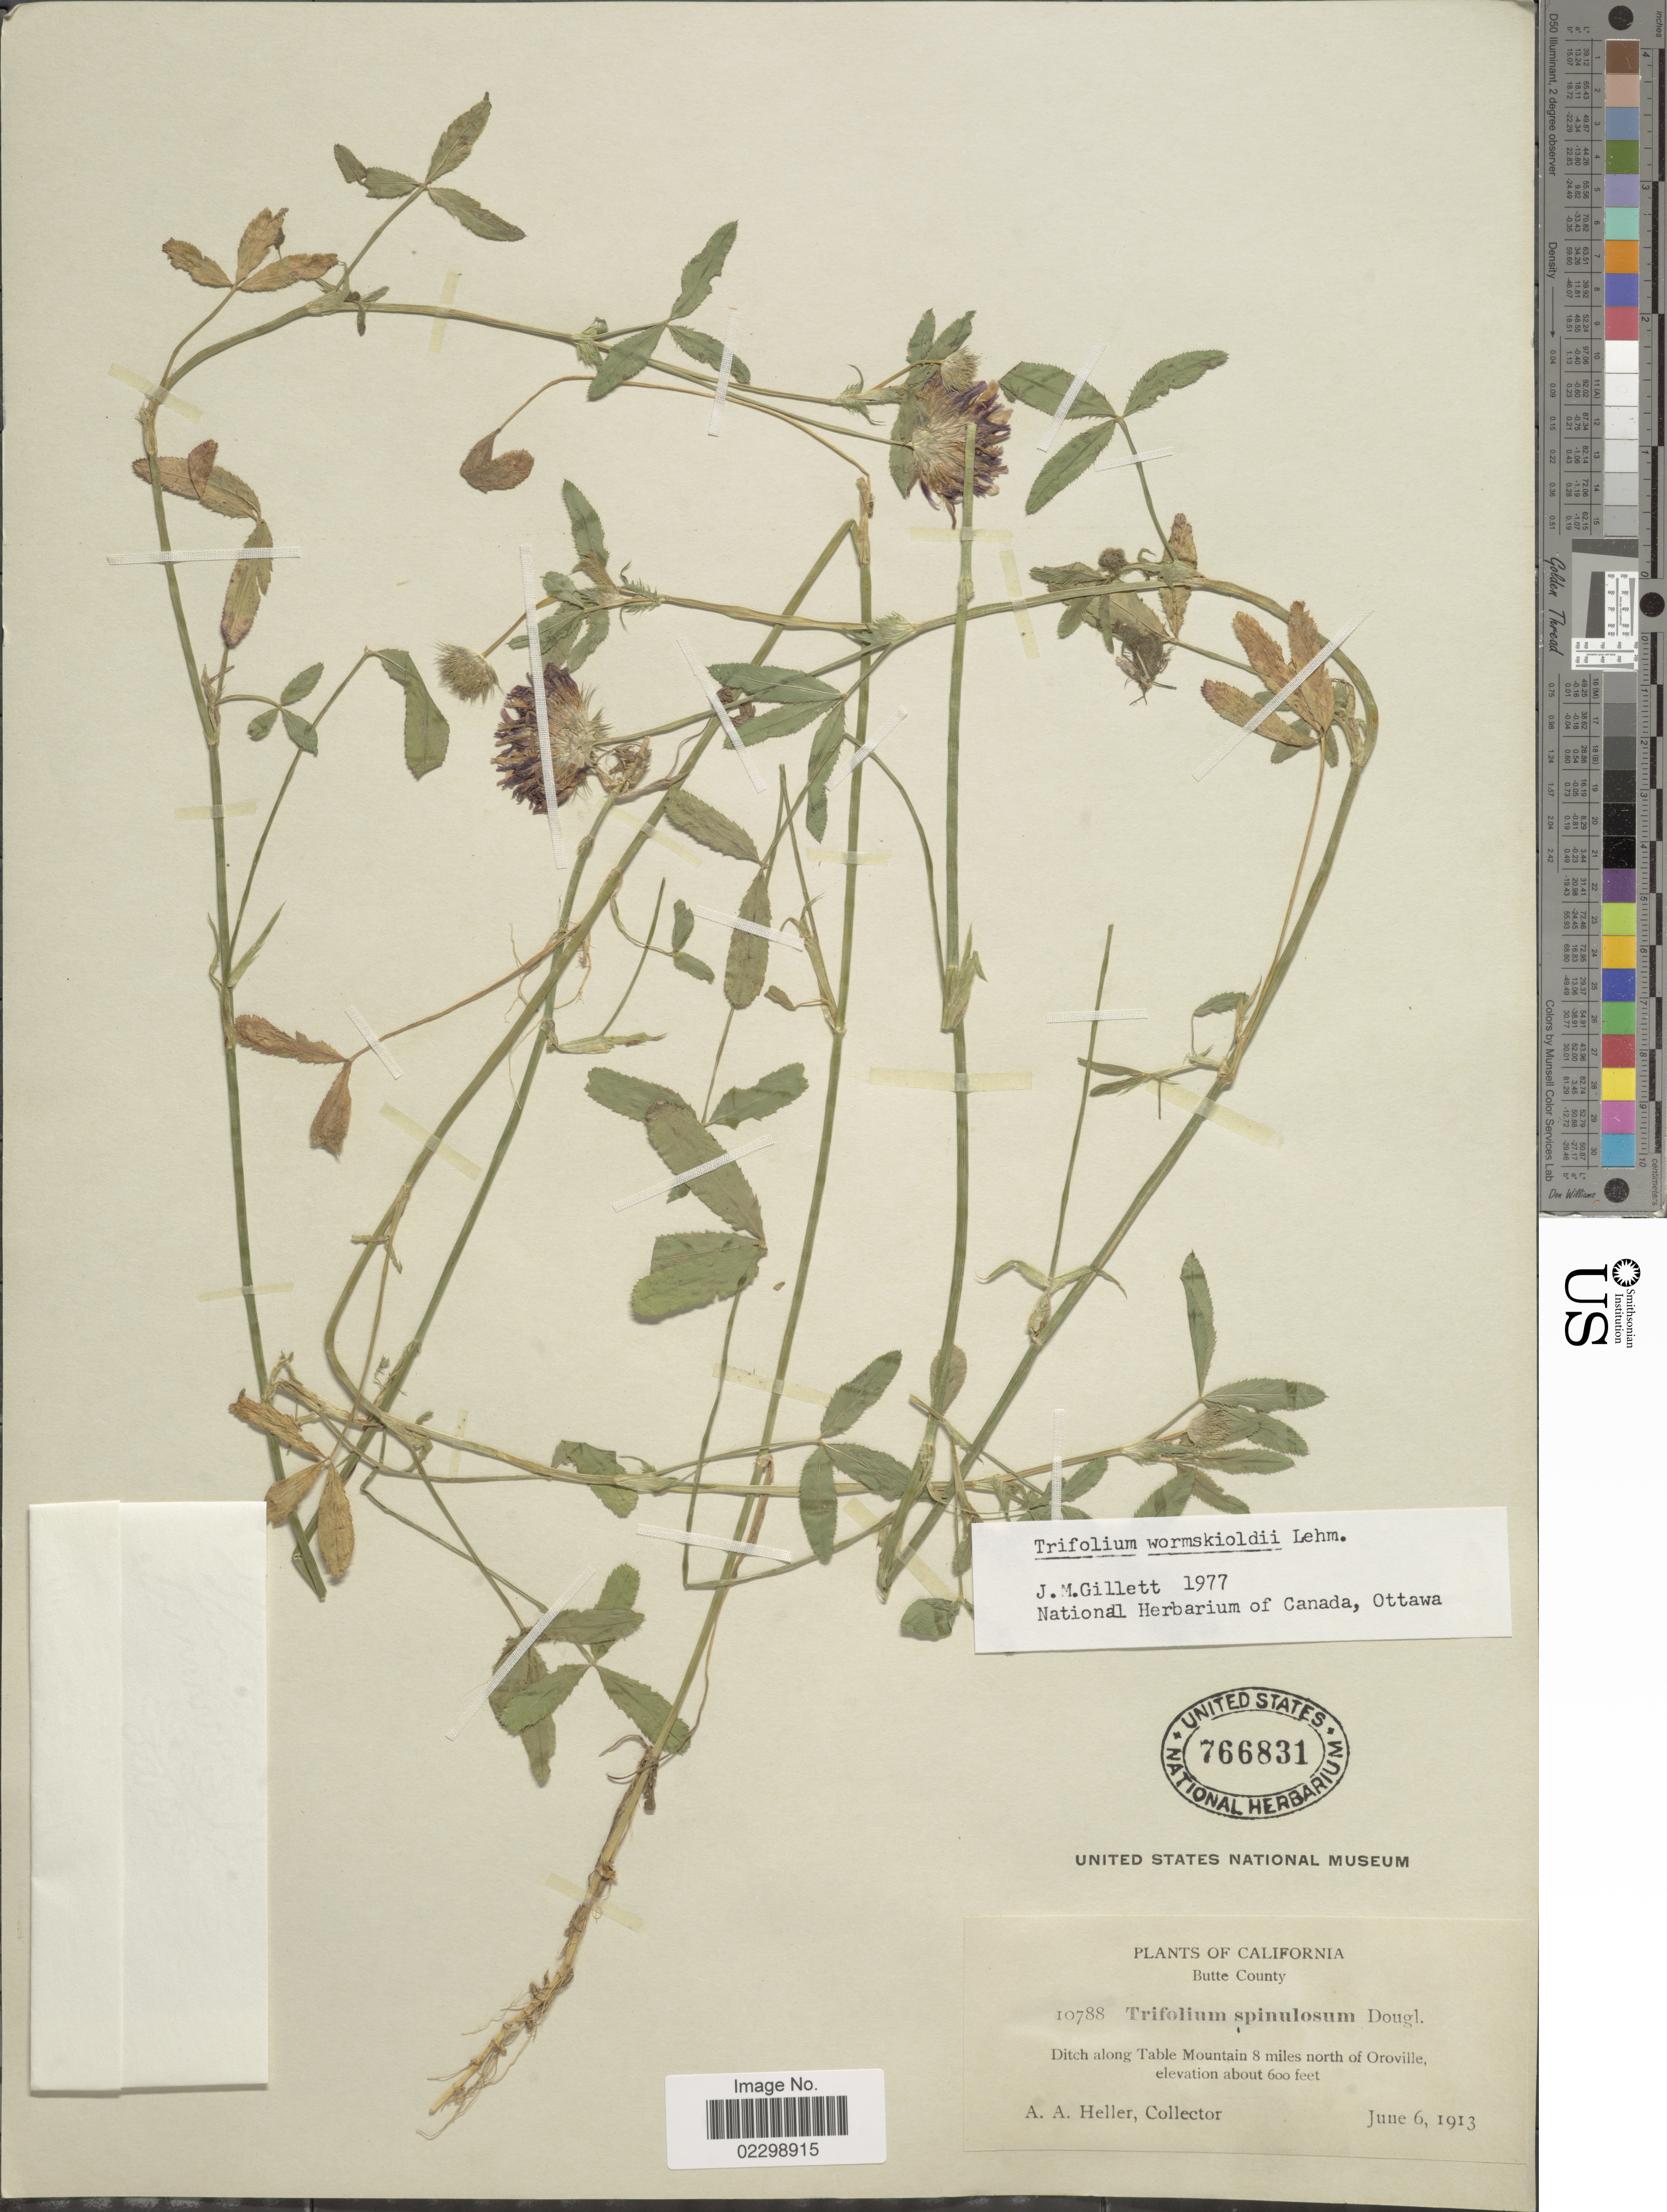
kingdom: Plantae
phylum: Tracheophyta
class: Magnoliopsida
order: Fabales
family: Fabaceae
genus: Trifolium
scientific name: Trifolium wormskioldii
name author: Lehm.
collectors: A. A. Heller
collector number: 10788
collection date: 1913-06-06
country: United States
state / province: California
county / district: Butte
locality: Butte County, ditch along Table Mountains 8 miles north of Oroville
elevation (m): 183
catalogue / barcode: US 766831